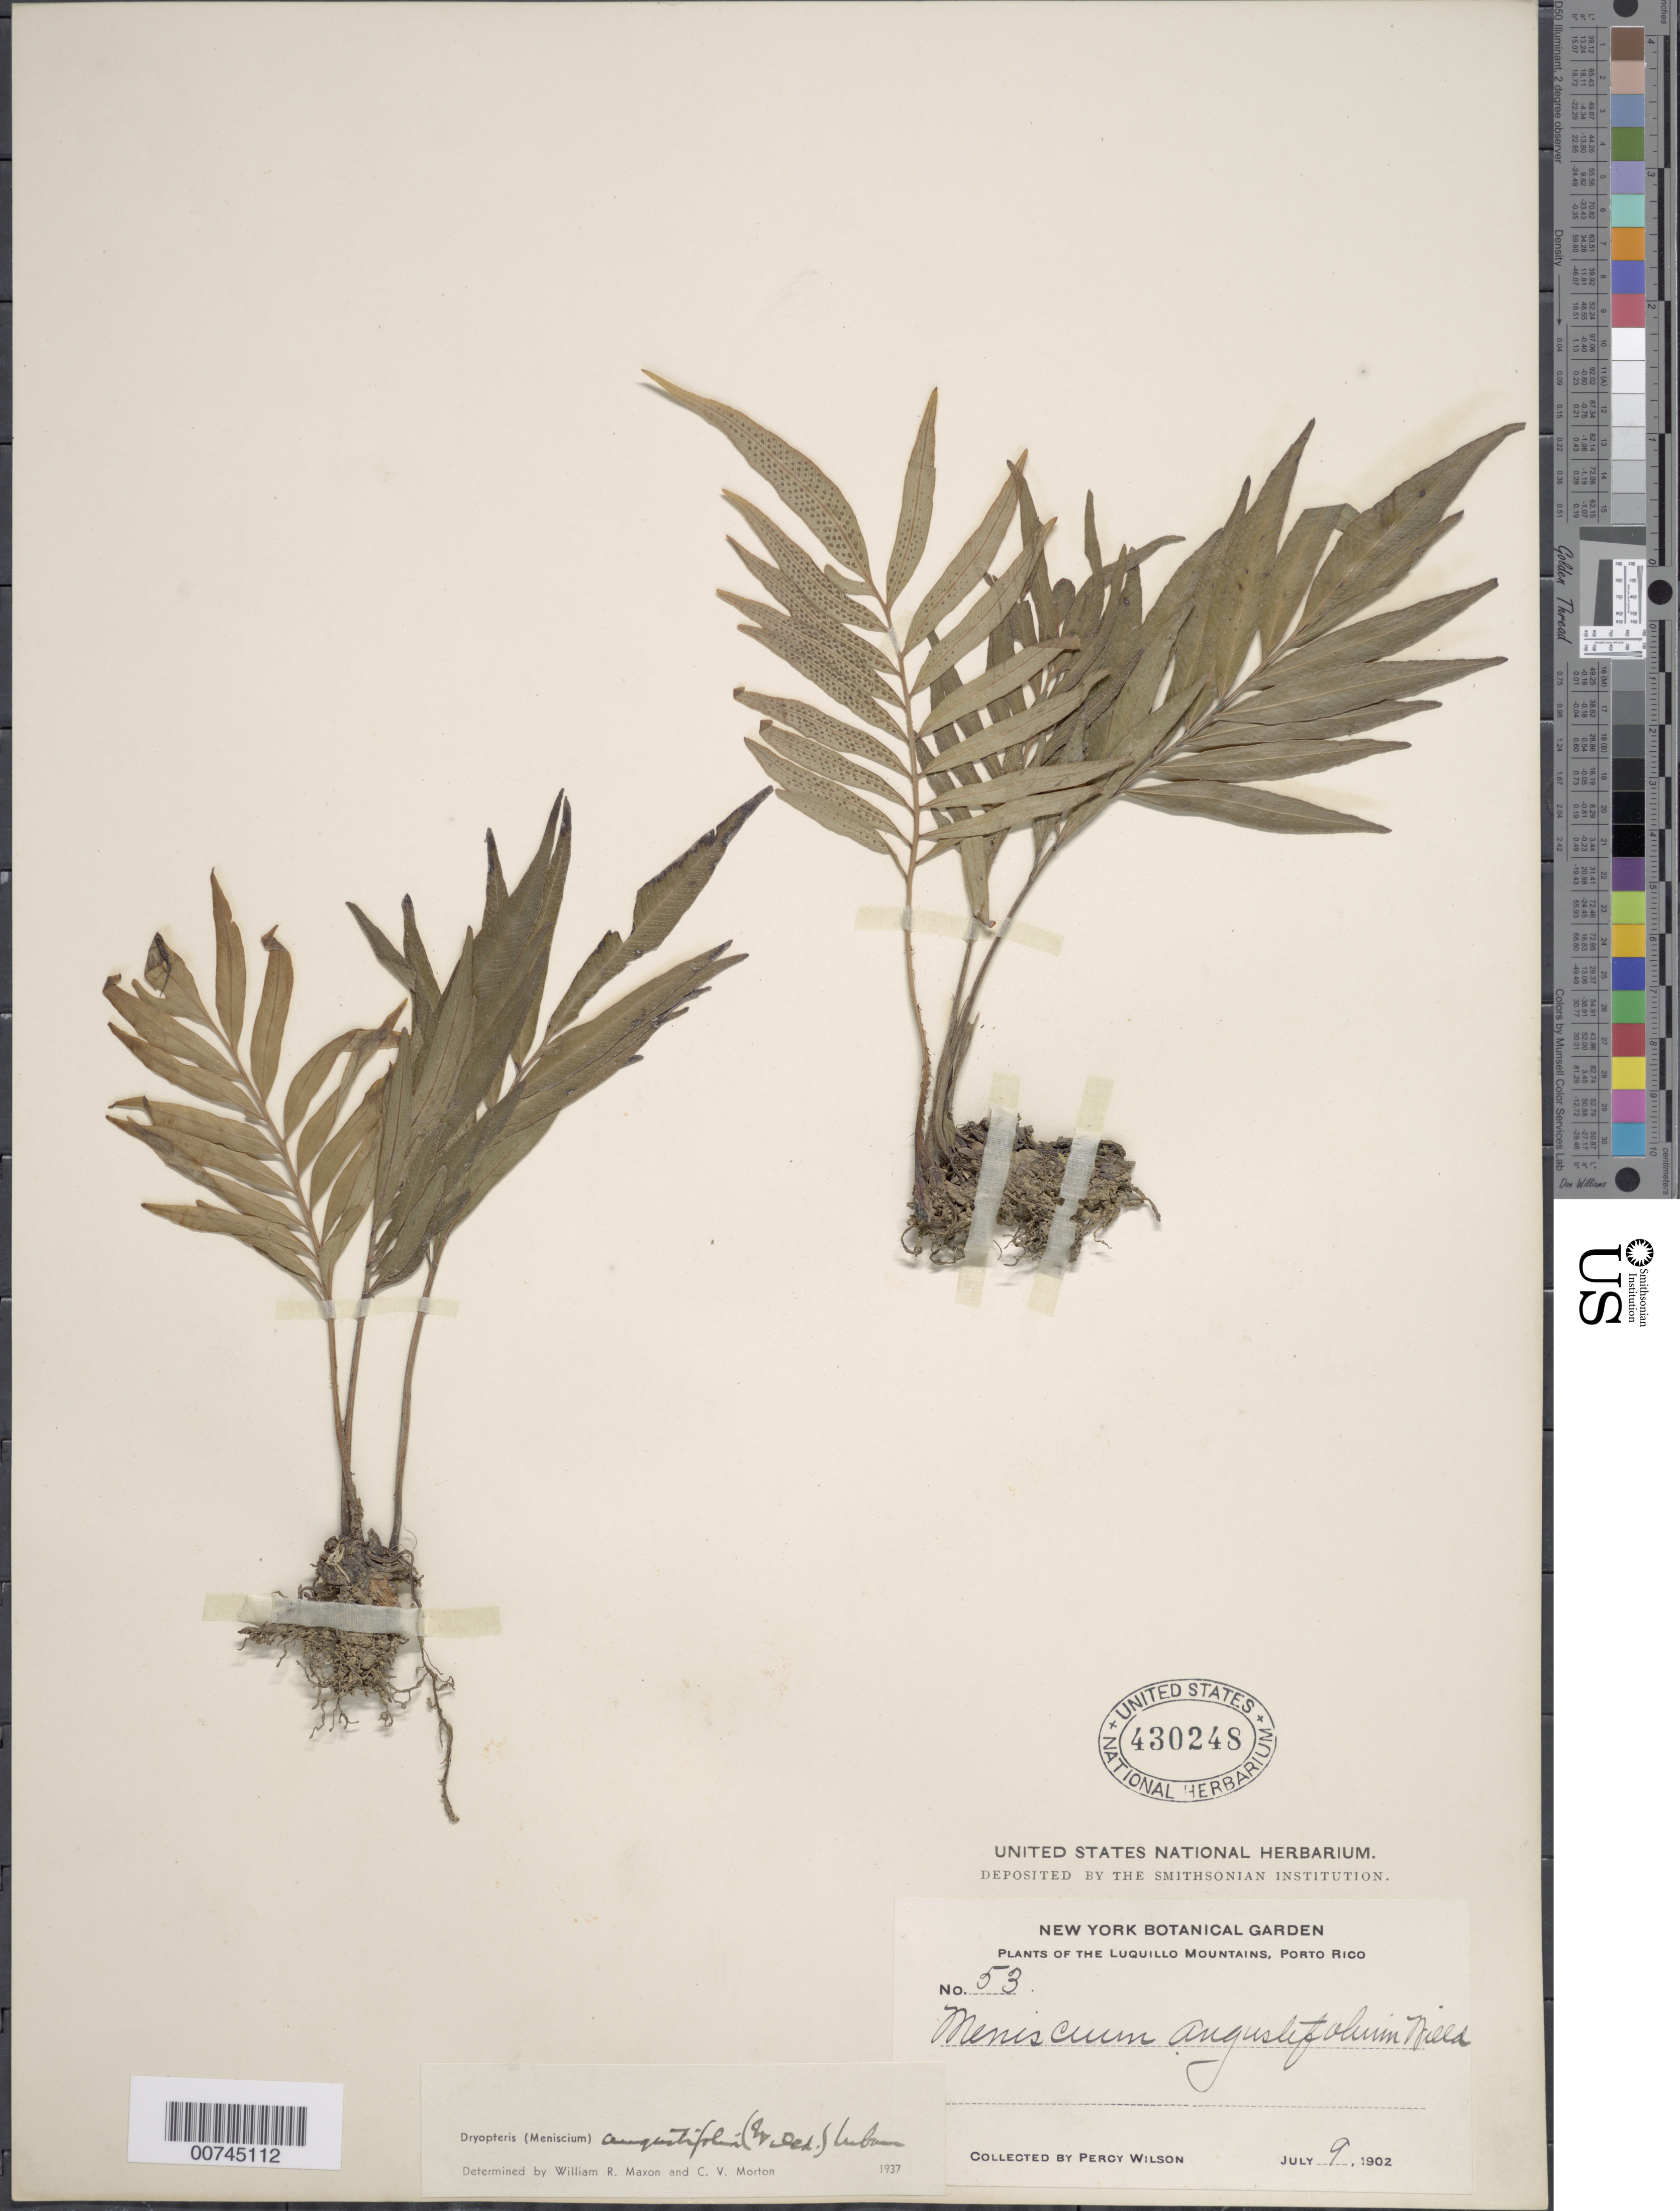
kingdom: Plantae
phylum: Tracheophyta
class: Polypodiopsida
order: Polypodiales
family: Thelypteridaceae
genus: Meniscium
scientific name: Meniscium angustifolium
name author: Willd.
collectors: P. Wilson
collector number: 53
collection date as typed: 09 Jul 1902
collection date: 1902-07-09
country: Puerto Rico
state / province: Luquillo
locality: Luquillo Mountains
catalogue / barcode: US 430248